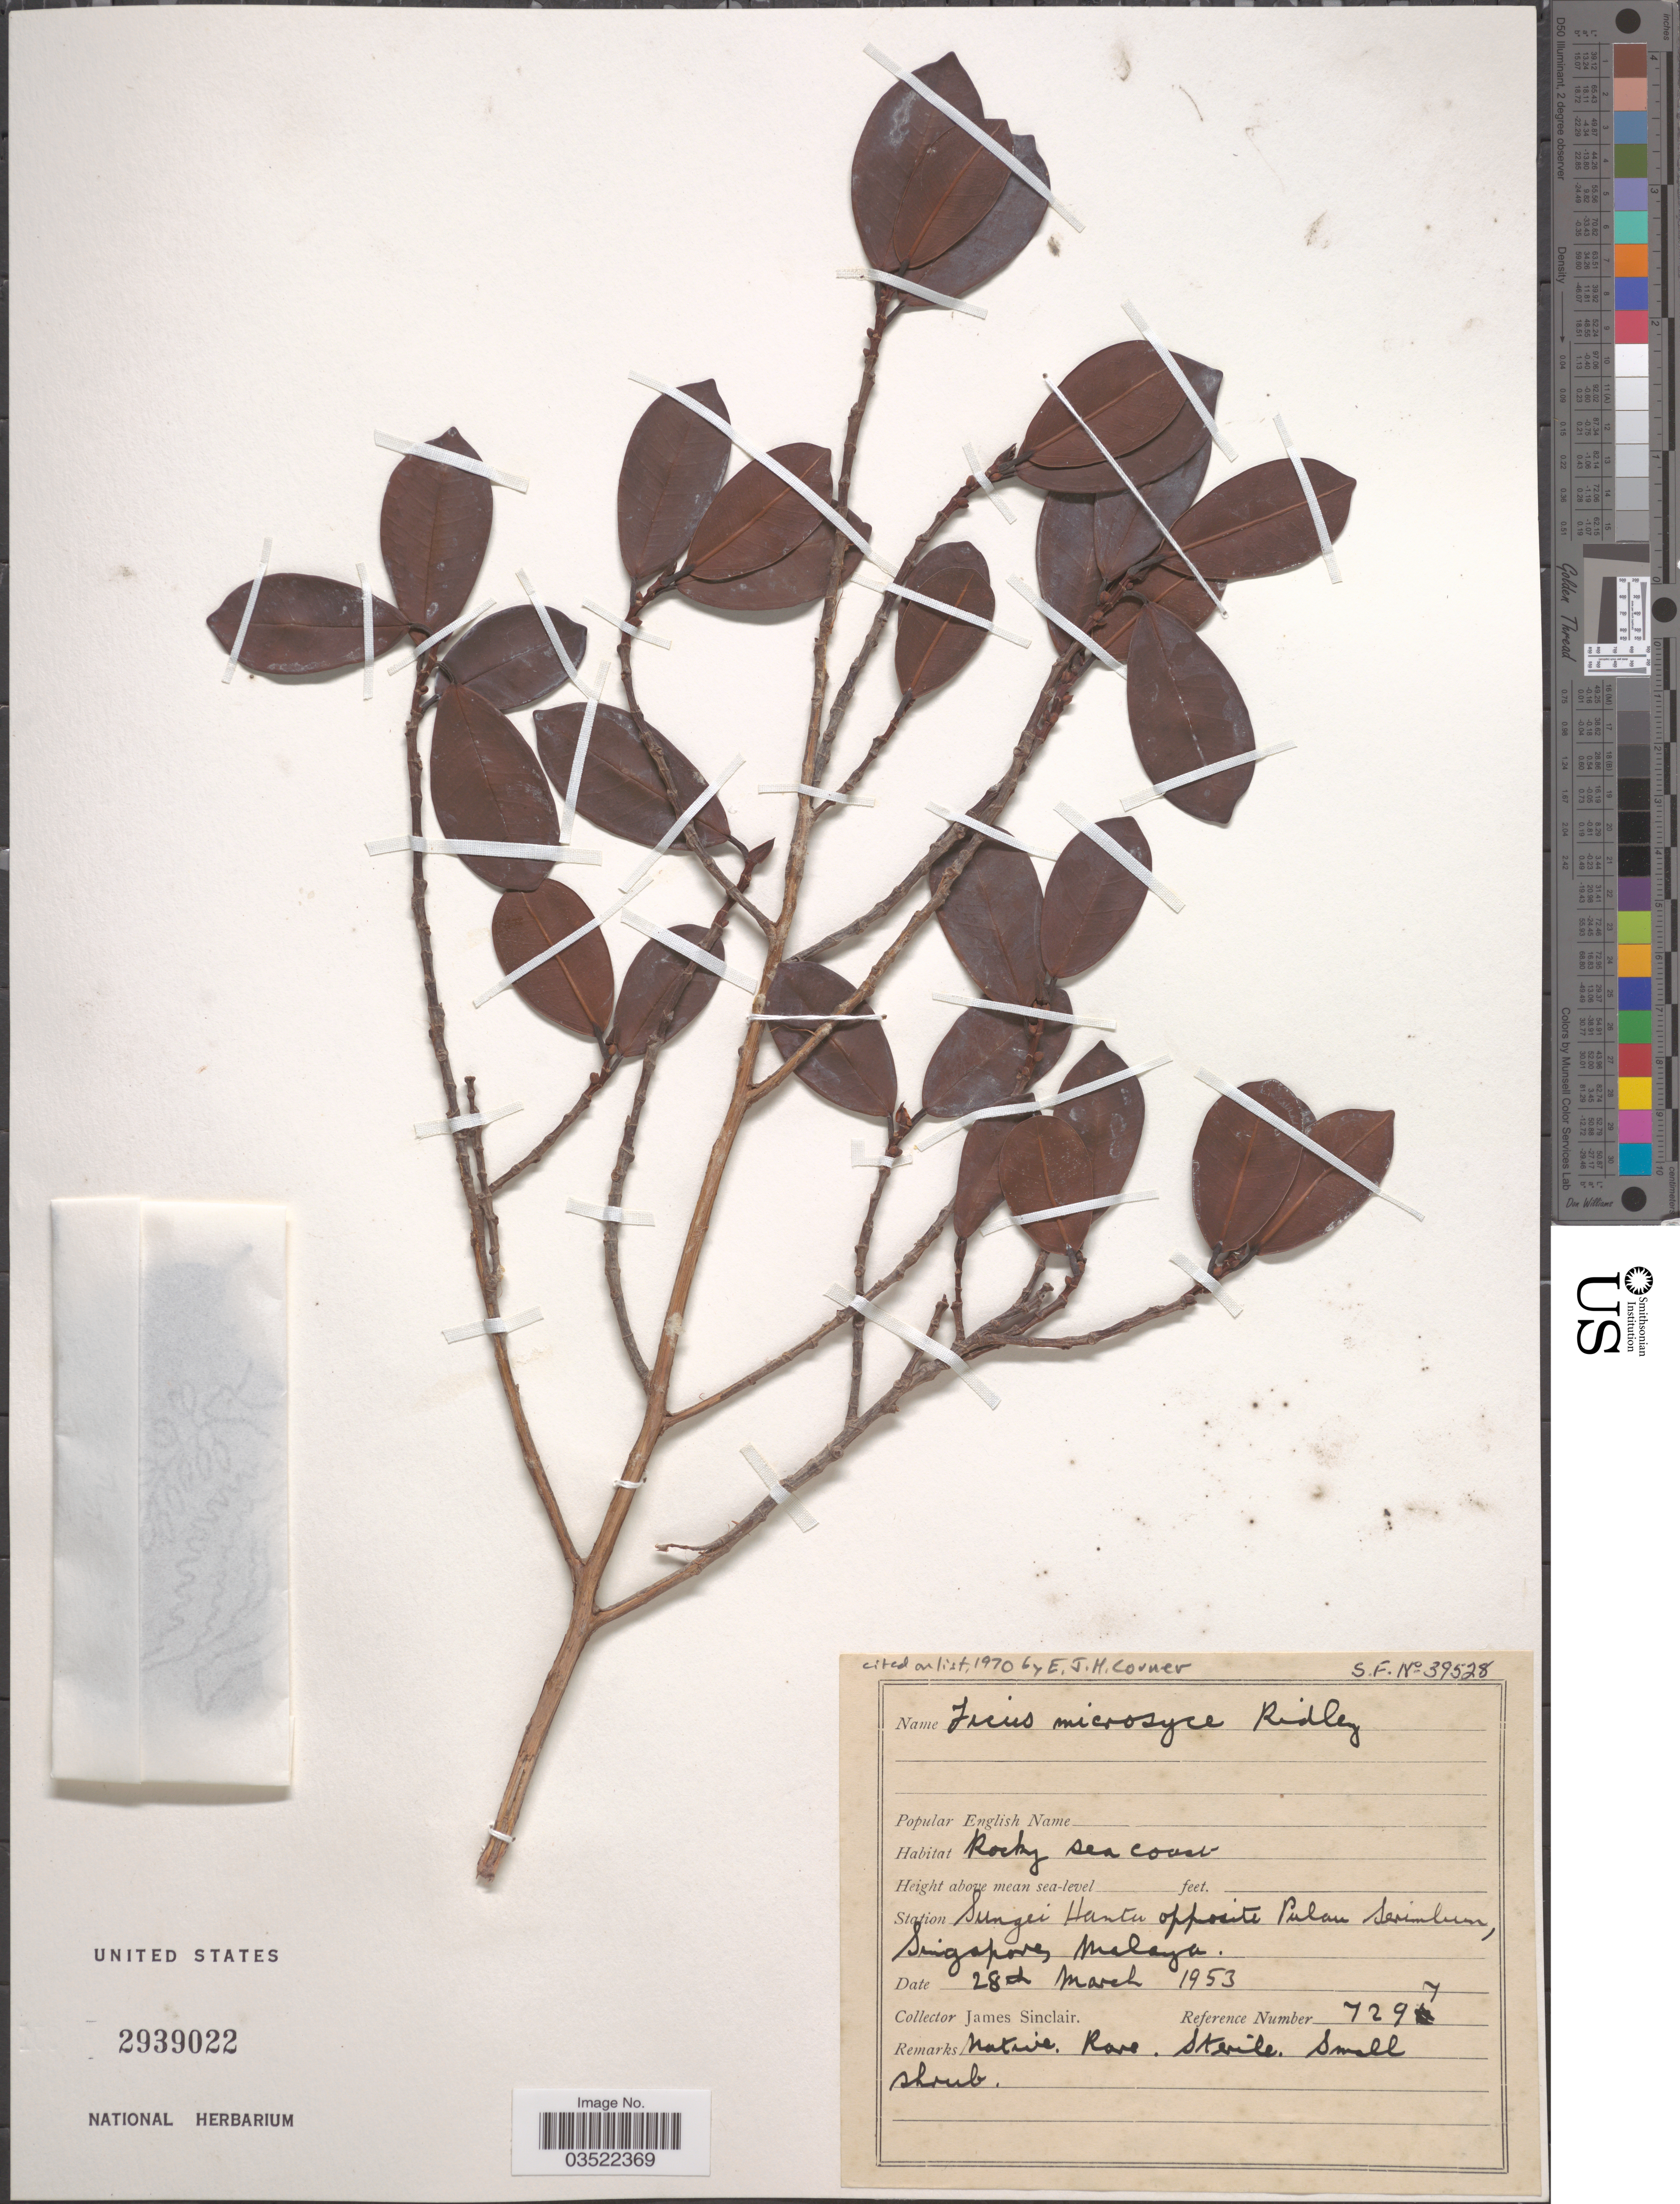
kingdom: Plantae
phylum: Tracheophyta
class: Magnoliopsida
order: Rosales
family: Moraceae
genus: Ficus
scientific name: Ficus microsyce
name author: Ridl.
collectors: J. Sinclair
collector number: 7297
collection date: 1953-03-28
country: Singapore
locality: Station Sungei Hantu opposite Pulau Serimbun, Malaya.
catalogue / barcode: US 2939022